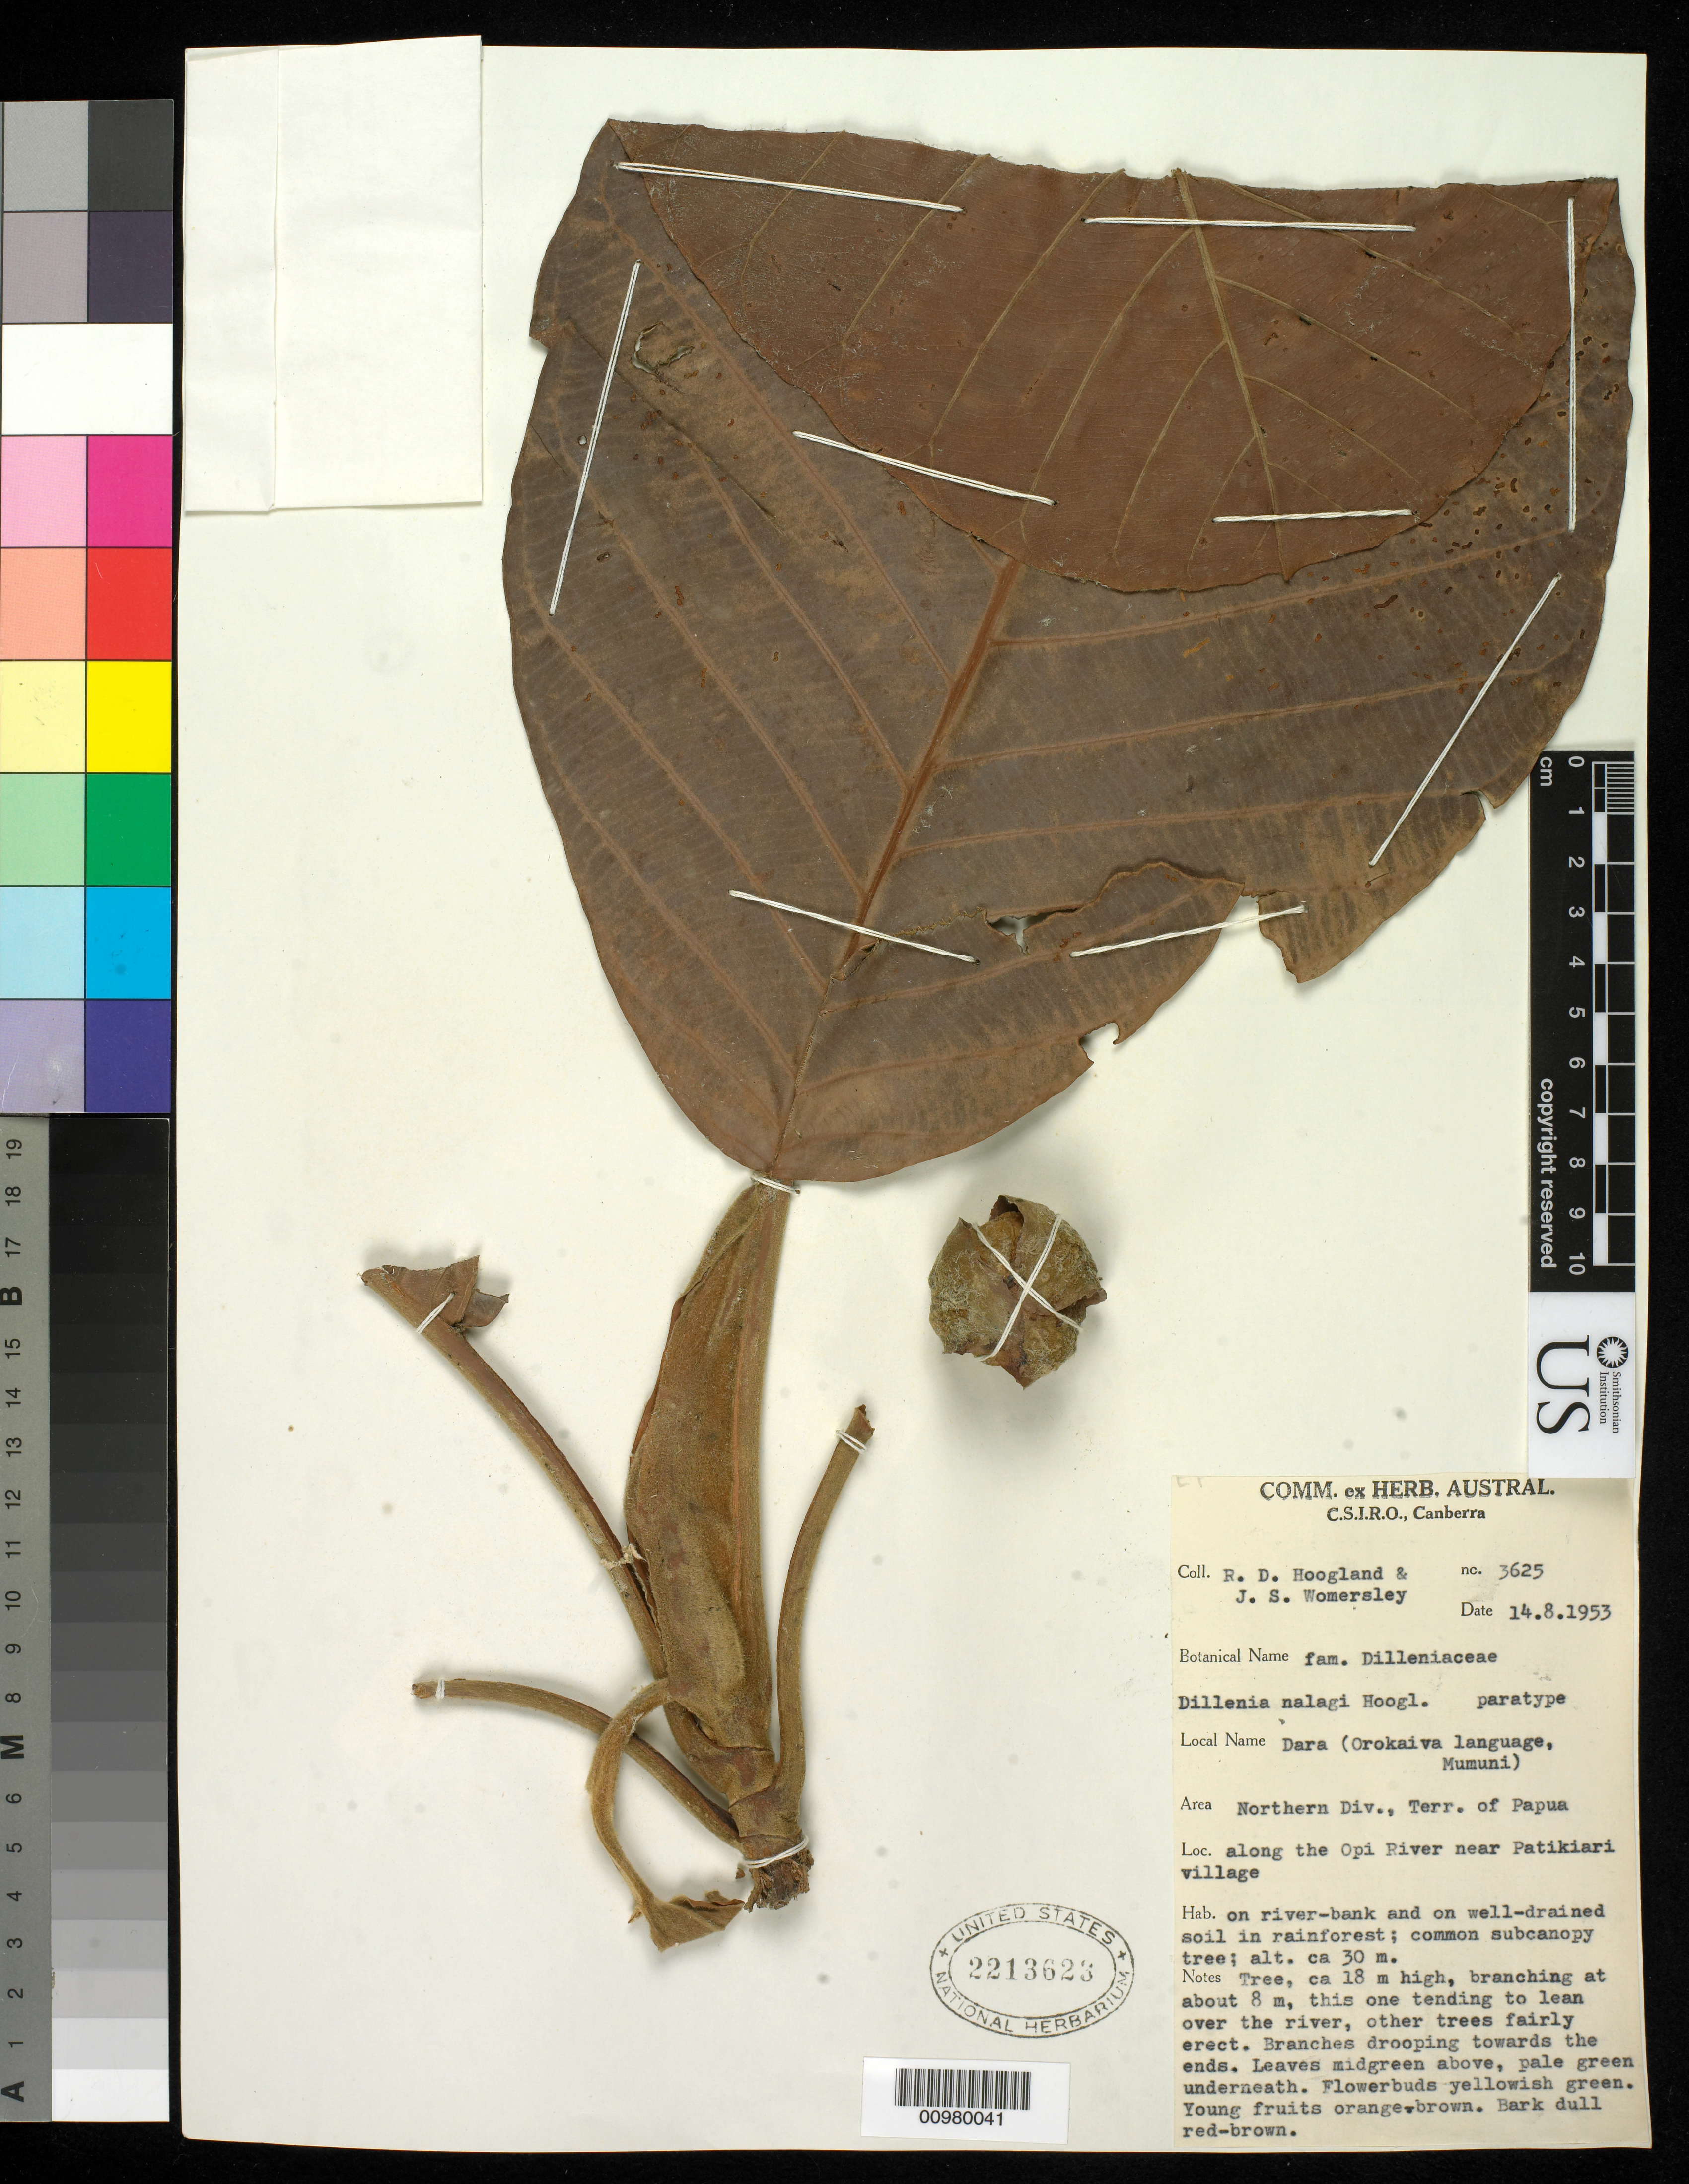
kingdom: Plantae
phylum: Tracheophyta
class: Magnoliopsida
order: Dilleniales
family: Dilleniaceae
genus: Dillenia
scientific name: Dillenia nalagi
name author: Hoogland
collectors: R. D. Hoogland & J. S. Womersley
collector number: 3625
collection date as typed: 14 Aug 1953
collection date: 1953-08-14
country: Papua New Guinea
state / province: Northern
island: New Guinea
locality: along the Opi River near Patikiari Village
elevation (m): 30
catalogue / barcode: US 2213623